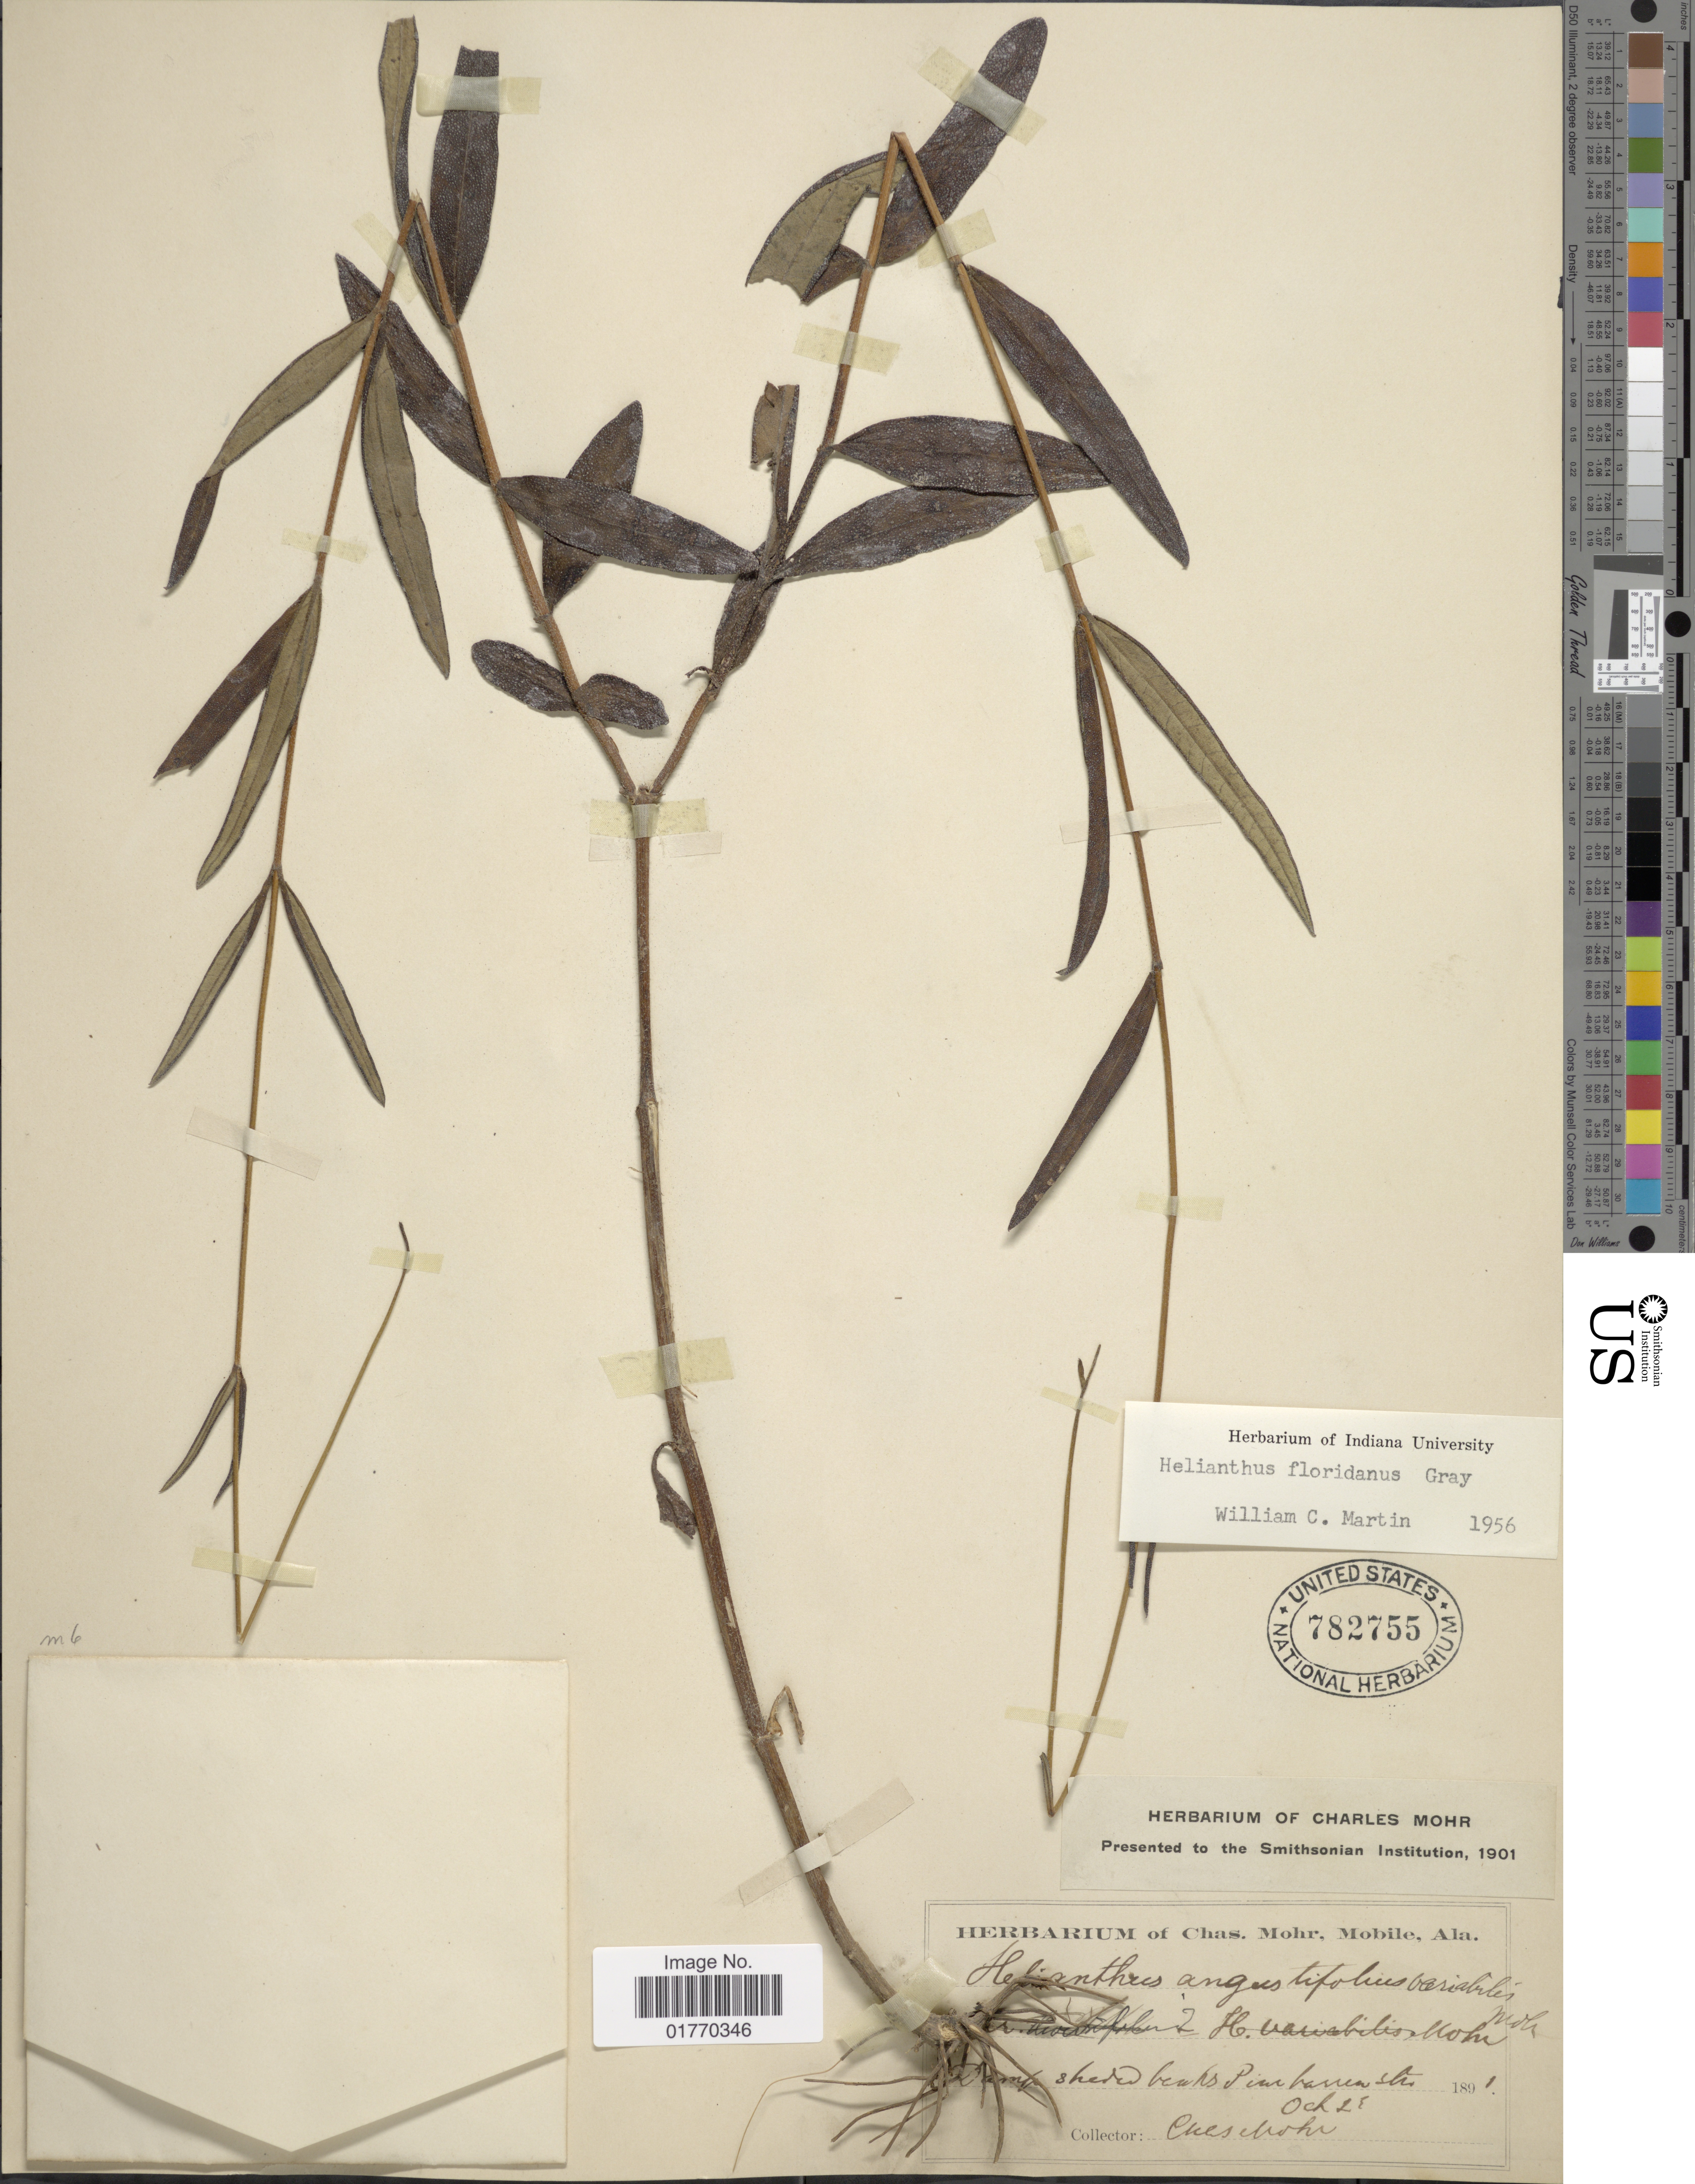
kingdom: Plantae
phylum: Tracheophyta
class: Magnoliopsida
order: Asterales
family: Asteraceae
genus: Helianthus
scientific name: Helianthus floridanus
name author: A. Gray ex Chapm.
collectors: Mohr, C. T. (herbarium)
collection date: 1891-10-24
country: United States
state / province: Alabama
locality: Damp shady banks of pine barrens mts.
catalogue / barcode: US 782755